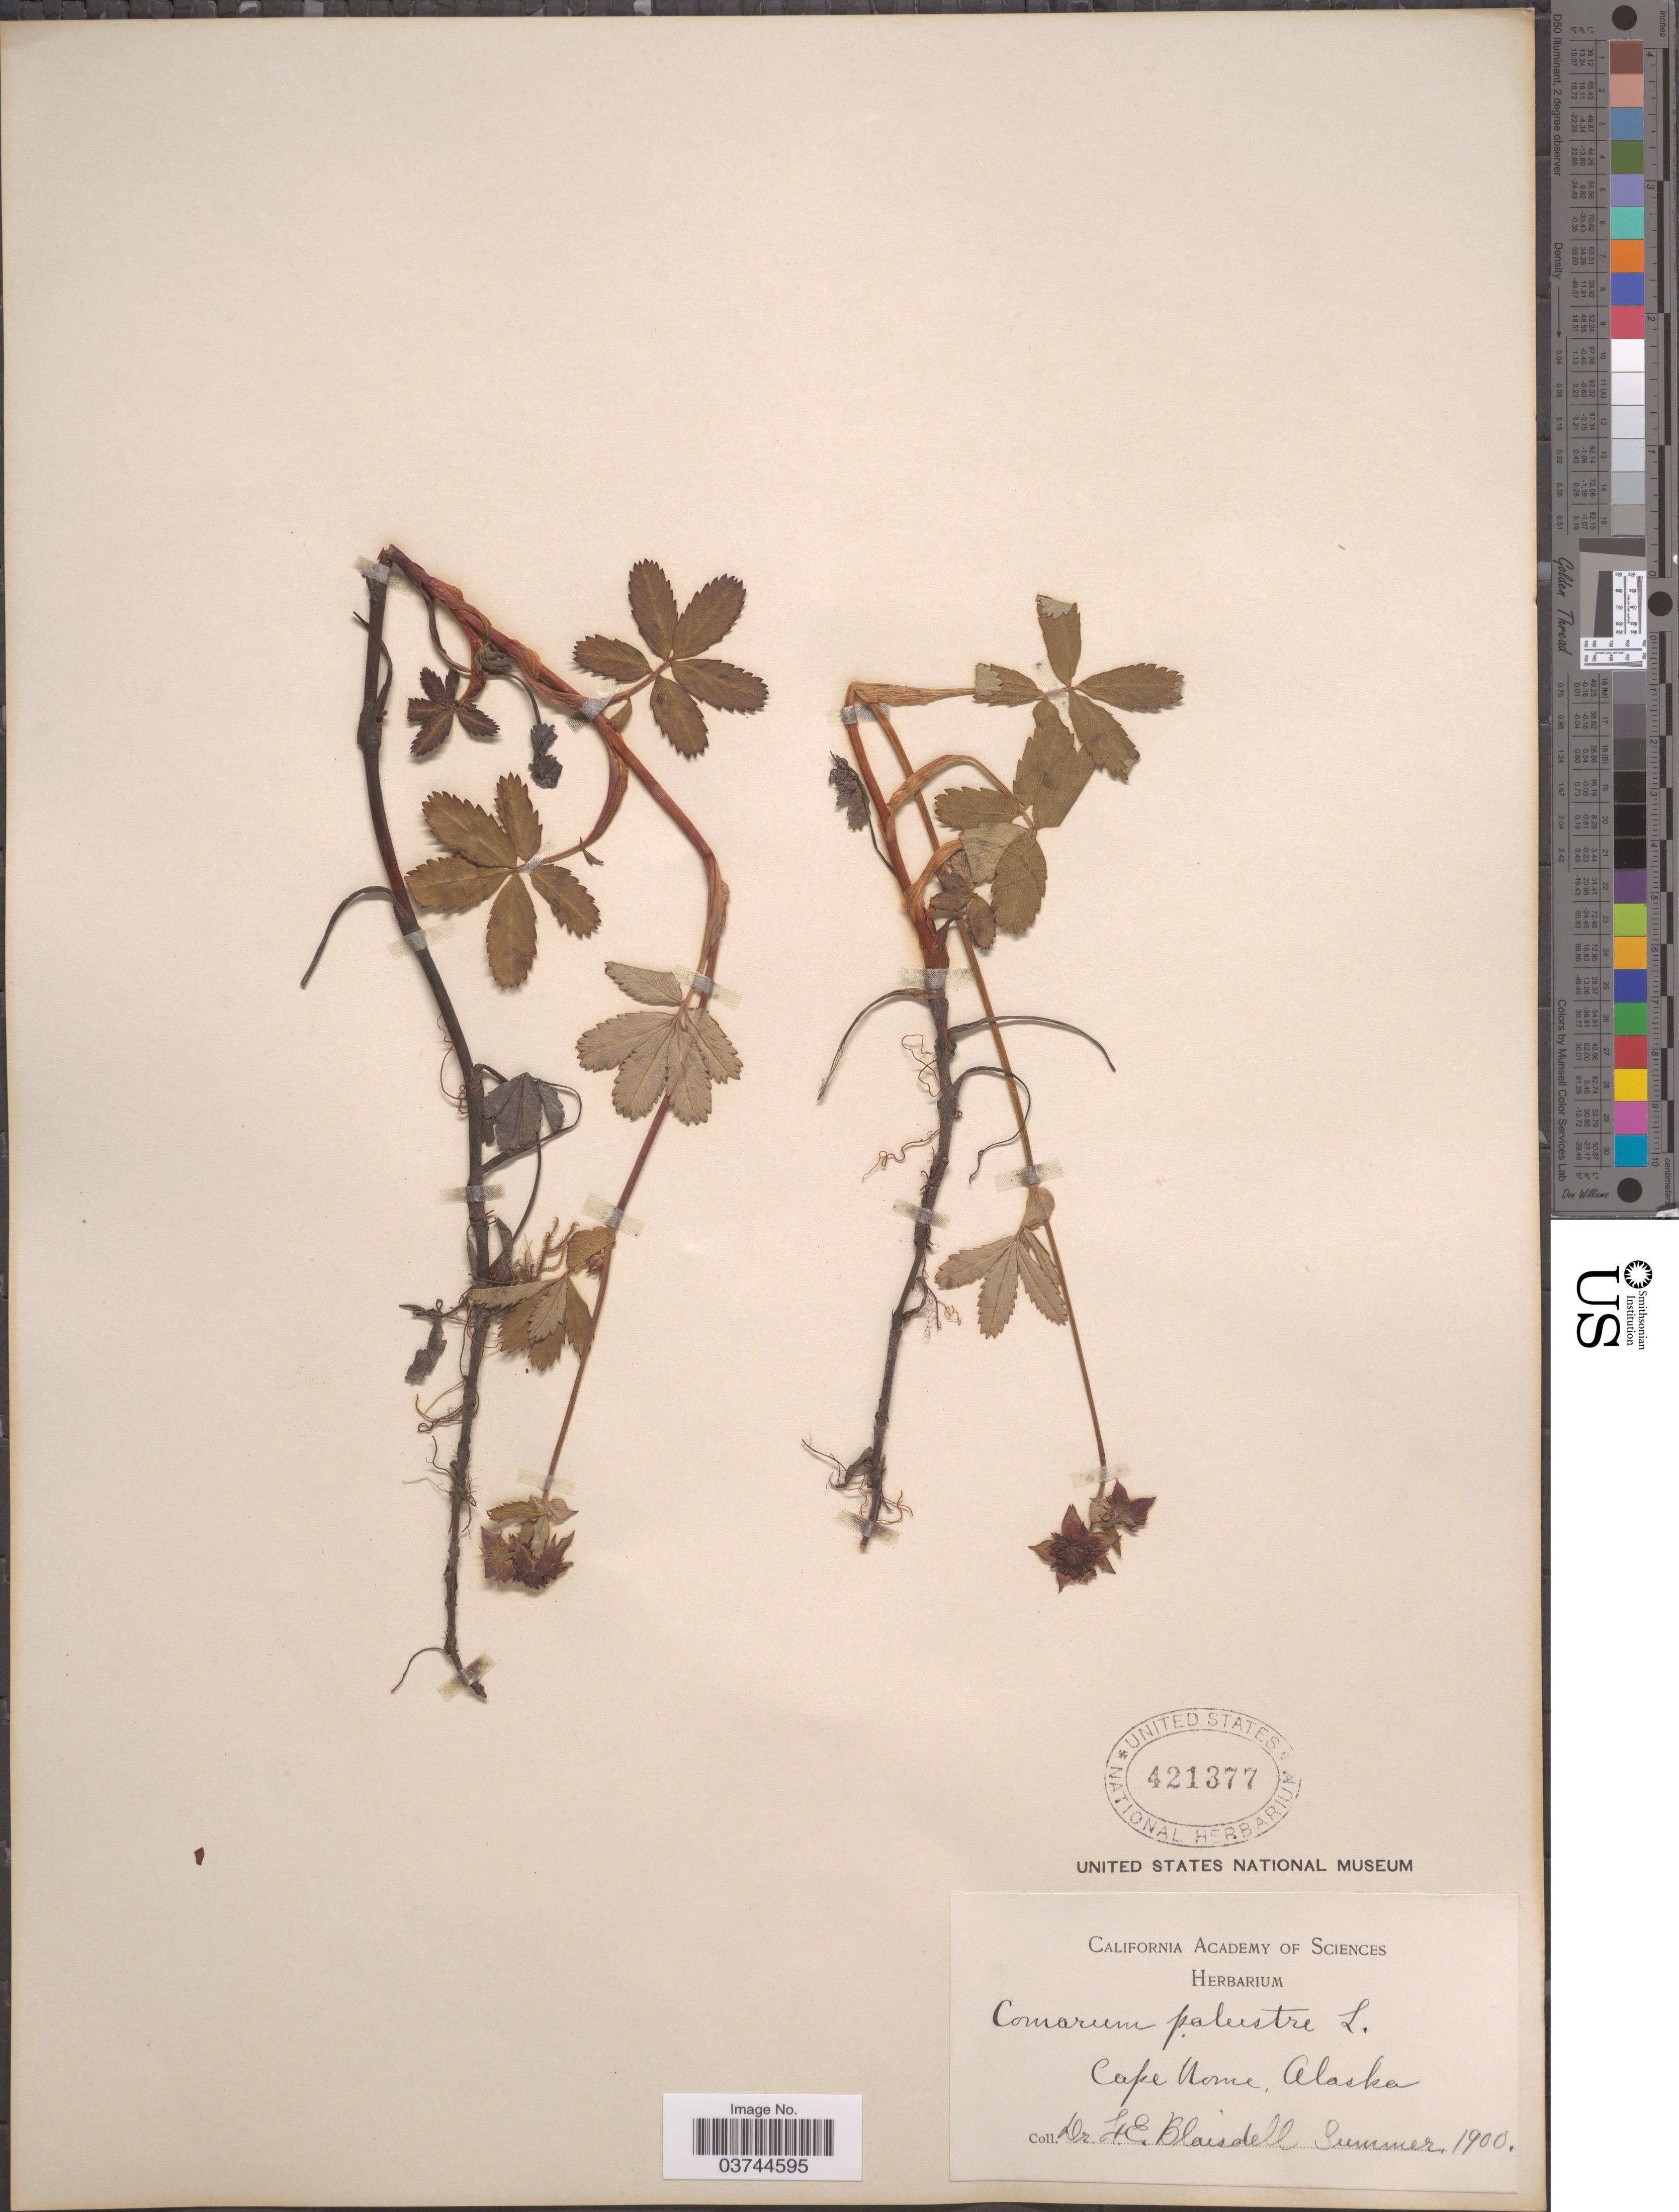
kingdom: Plantae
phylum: Tracheophyta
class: Magnoliopsida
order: Rosales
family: Rosaceae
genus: Comarum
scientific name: Comarum palustre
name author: L.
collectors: F. Blaisdell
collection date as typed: Summer 1900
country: United States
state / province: Alaska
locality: Cape Nome.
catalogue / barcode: US 421377